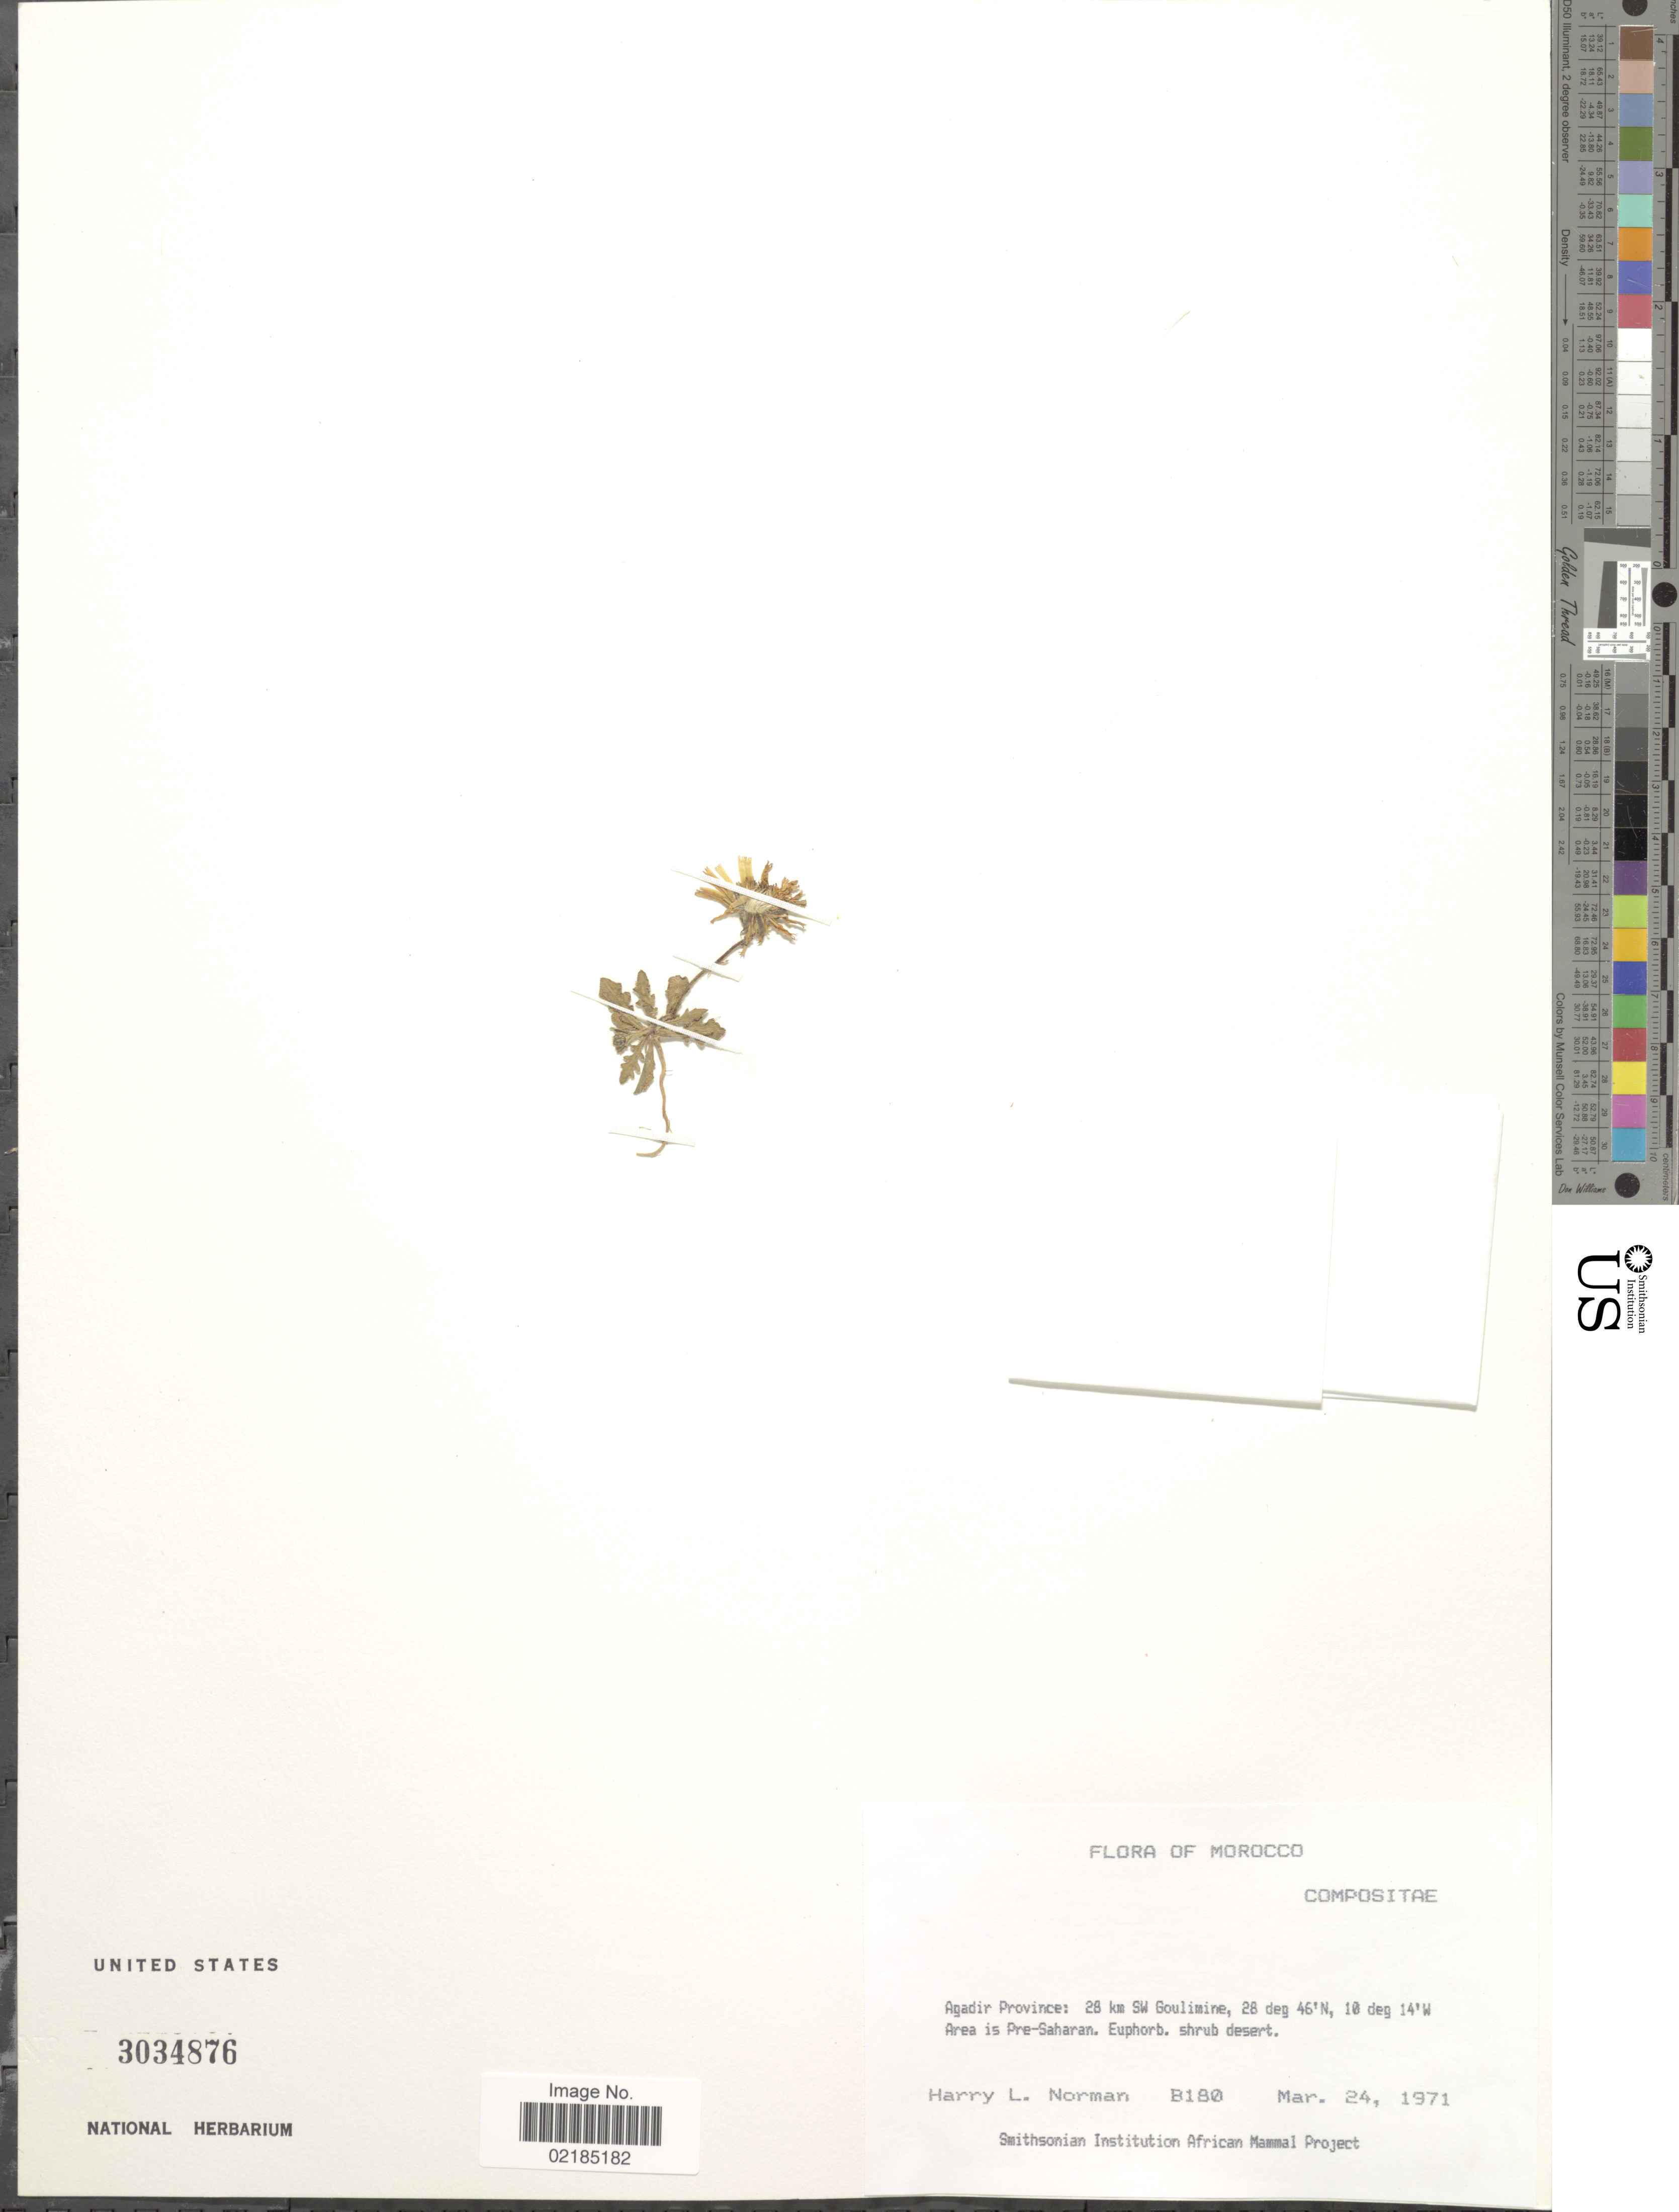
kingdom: Plantae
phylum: Tracheophyta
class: Magnoliopsida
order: Asterales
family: Asteraceae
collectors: Norman, H.L.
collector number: B180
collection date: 1971-03-24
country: Morocco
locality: Agadir Province: 28 km SW Goulimine, Area is Pre-Saharan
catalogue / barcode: US 3034876